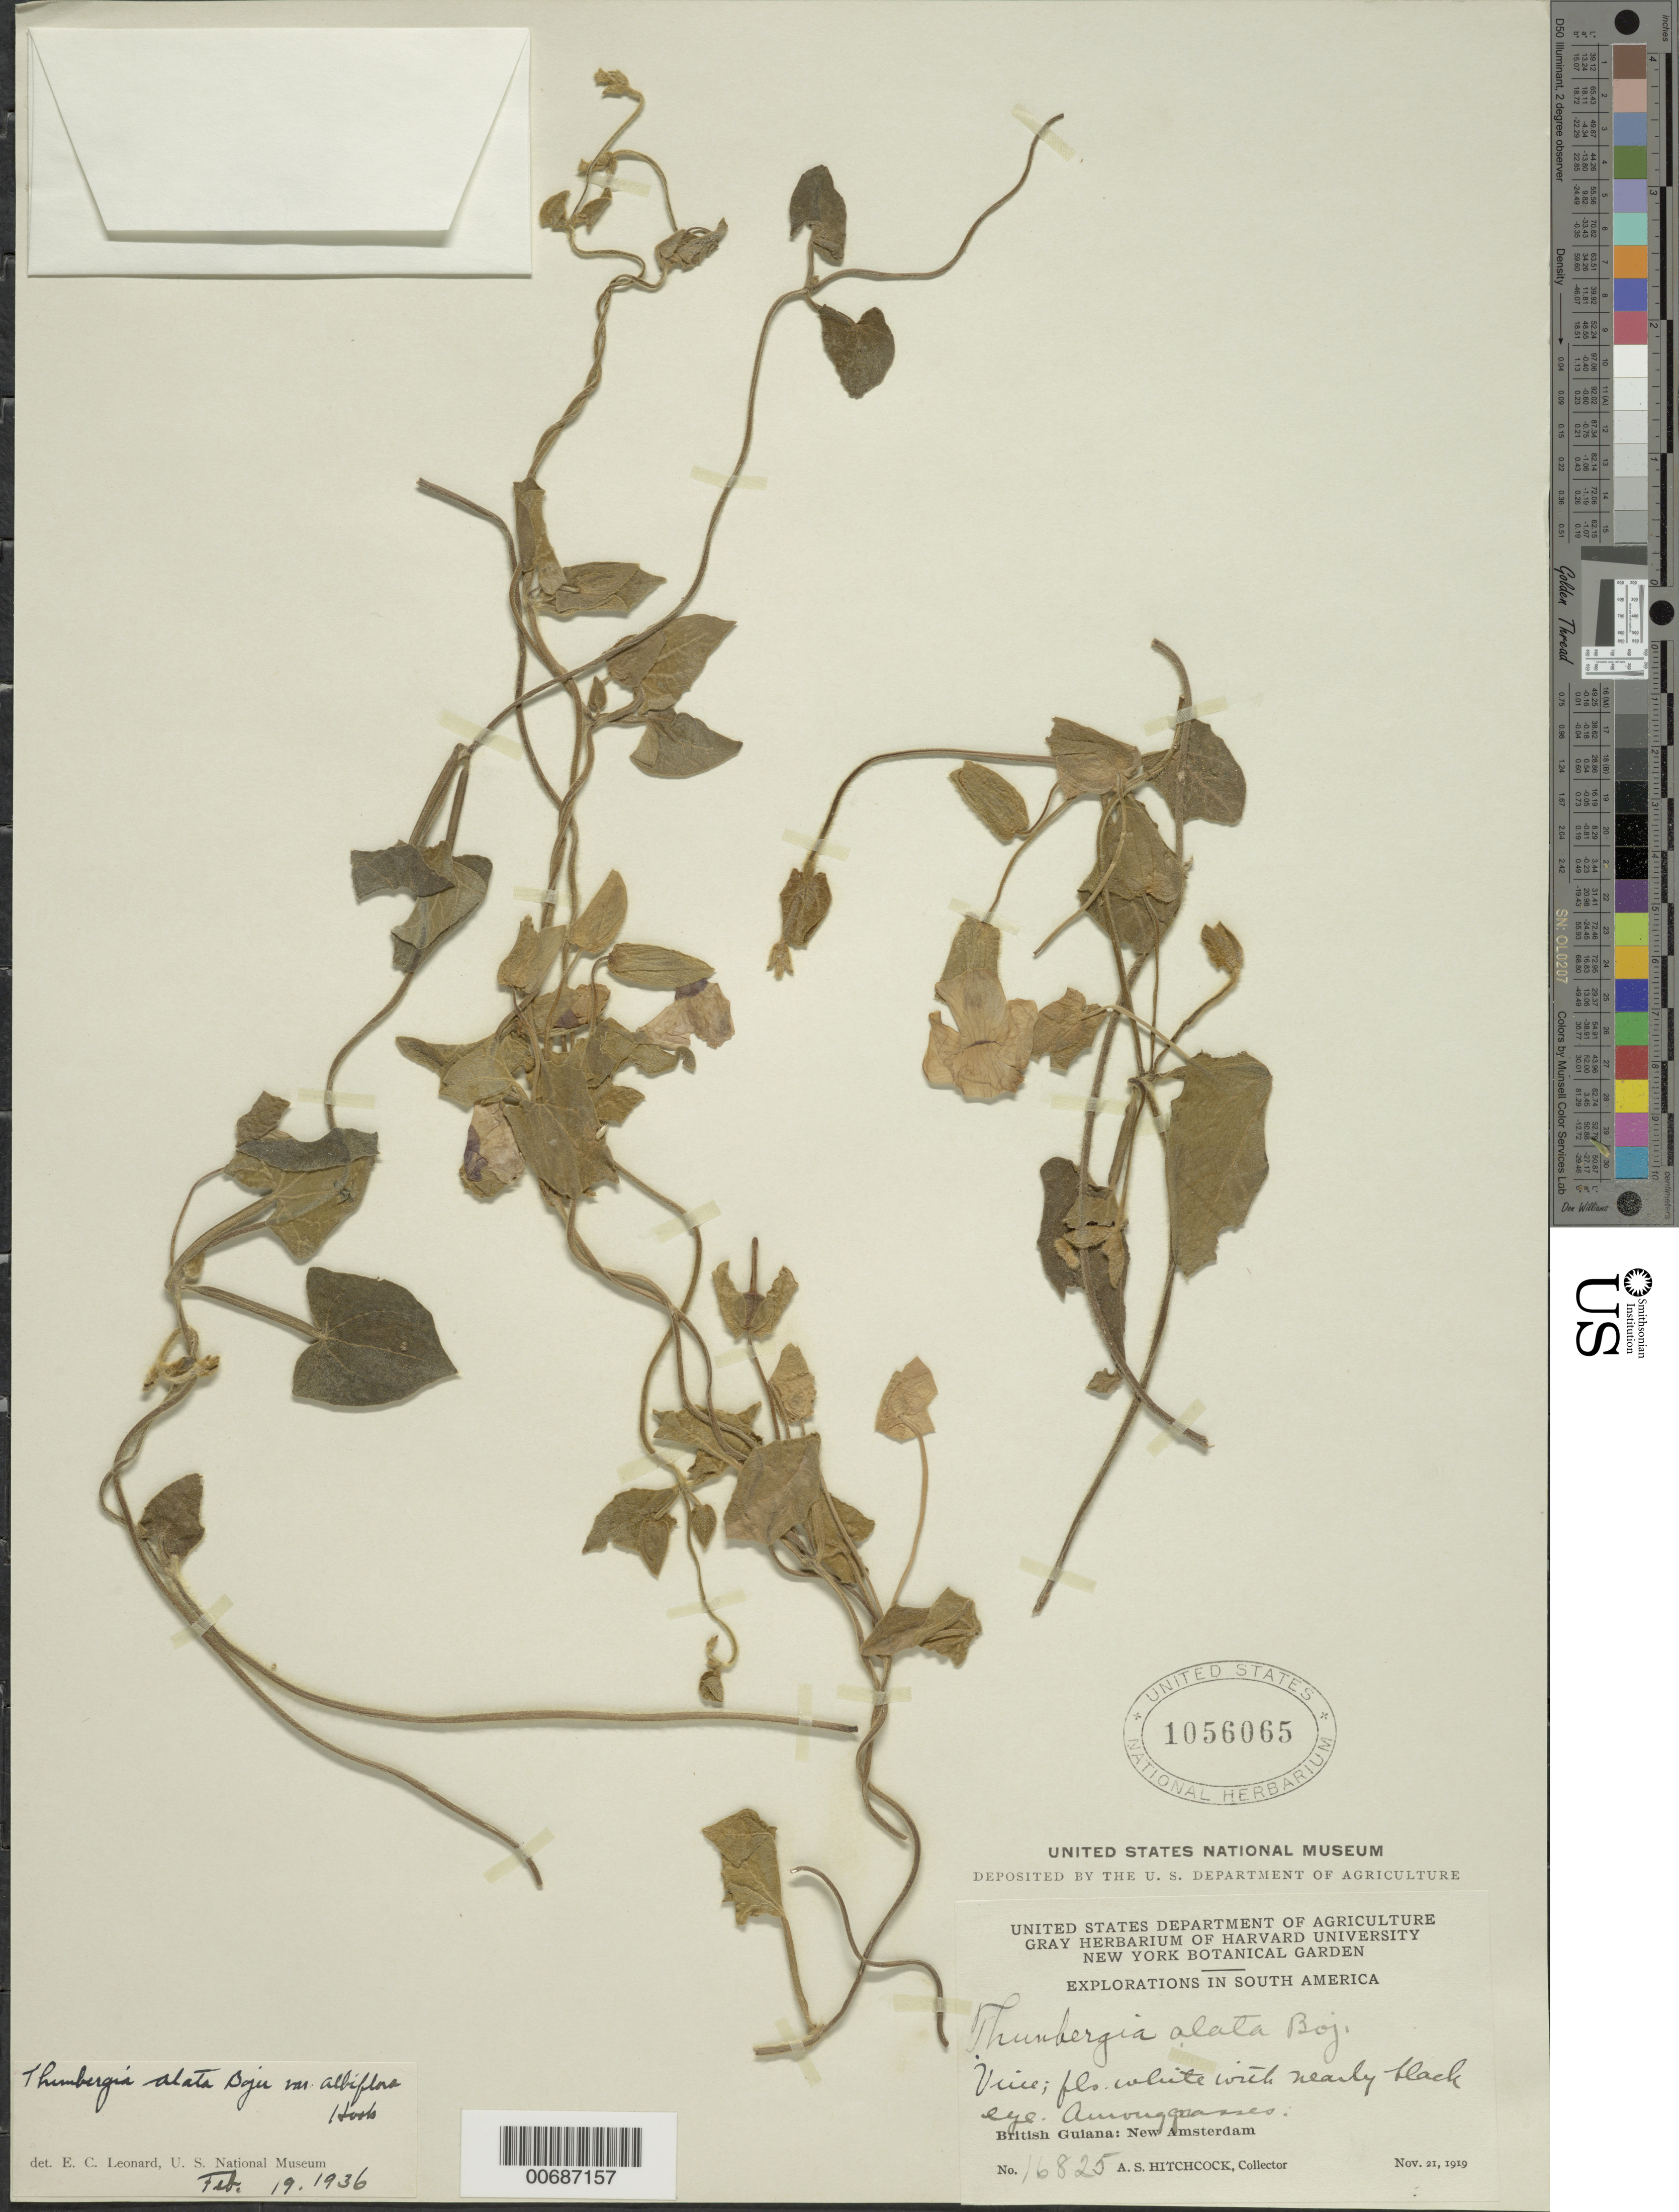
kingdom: Plantae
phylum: Tracheophyta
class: Magnoliopsida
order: Lamiales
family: Acanthaceae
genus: Thunbergia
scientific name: Thunbergia alata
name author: Bojer ex Sims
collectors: A. S. Hitchcock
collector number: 16825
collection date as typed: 21-Nov-19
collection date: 1919-11-21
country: Guyana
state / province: E. Berbice-Corentyne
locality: New Amsterdam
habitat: Among grasses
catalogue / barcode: US 1056065